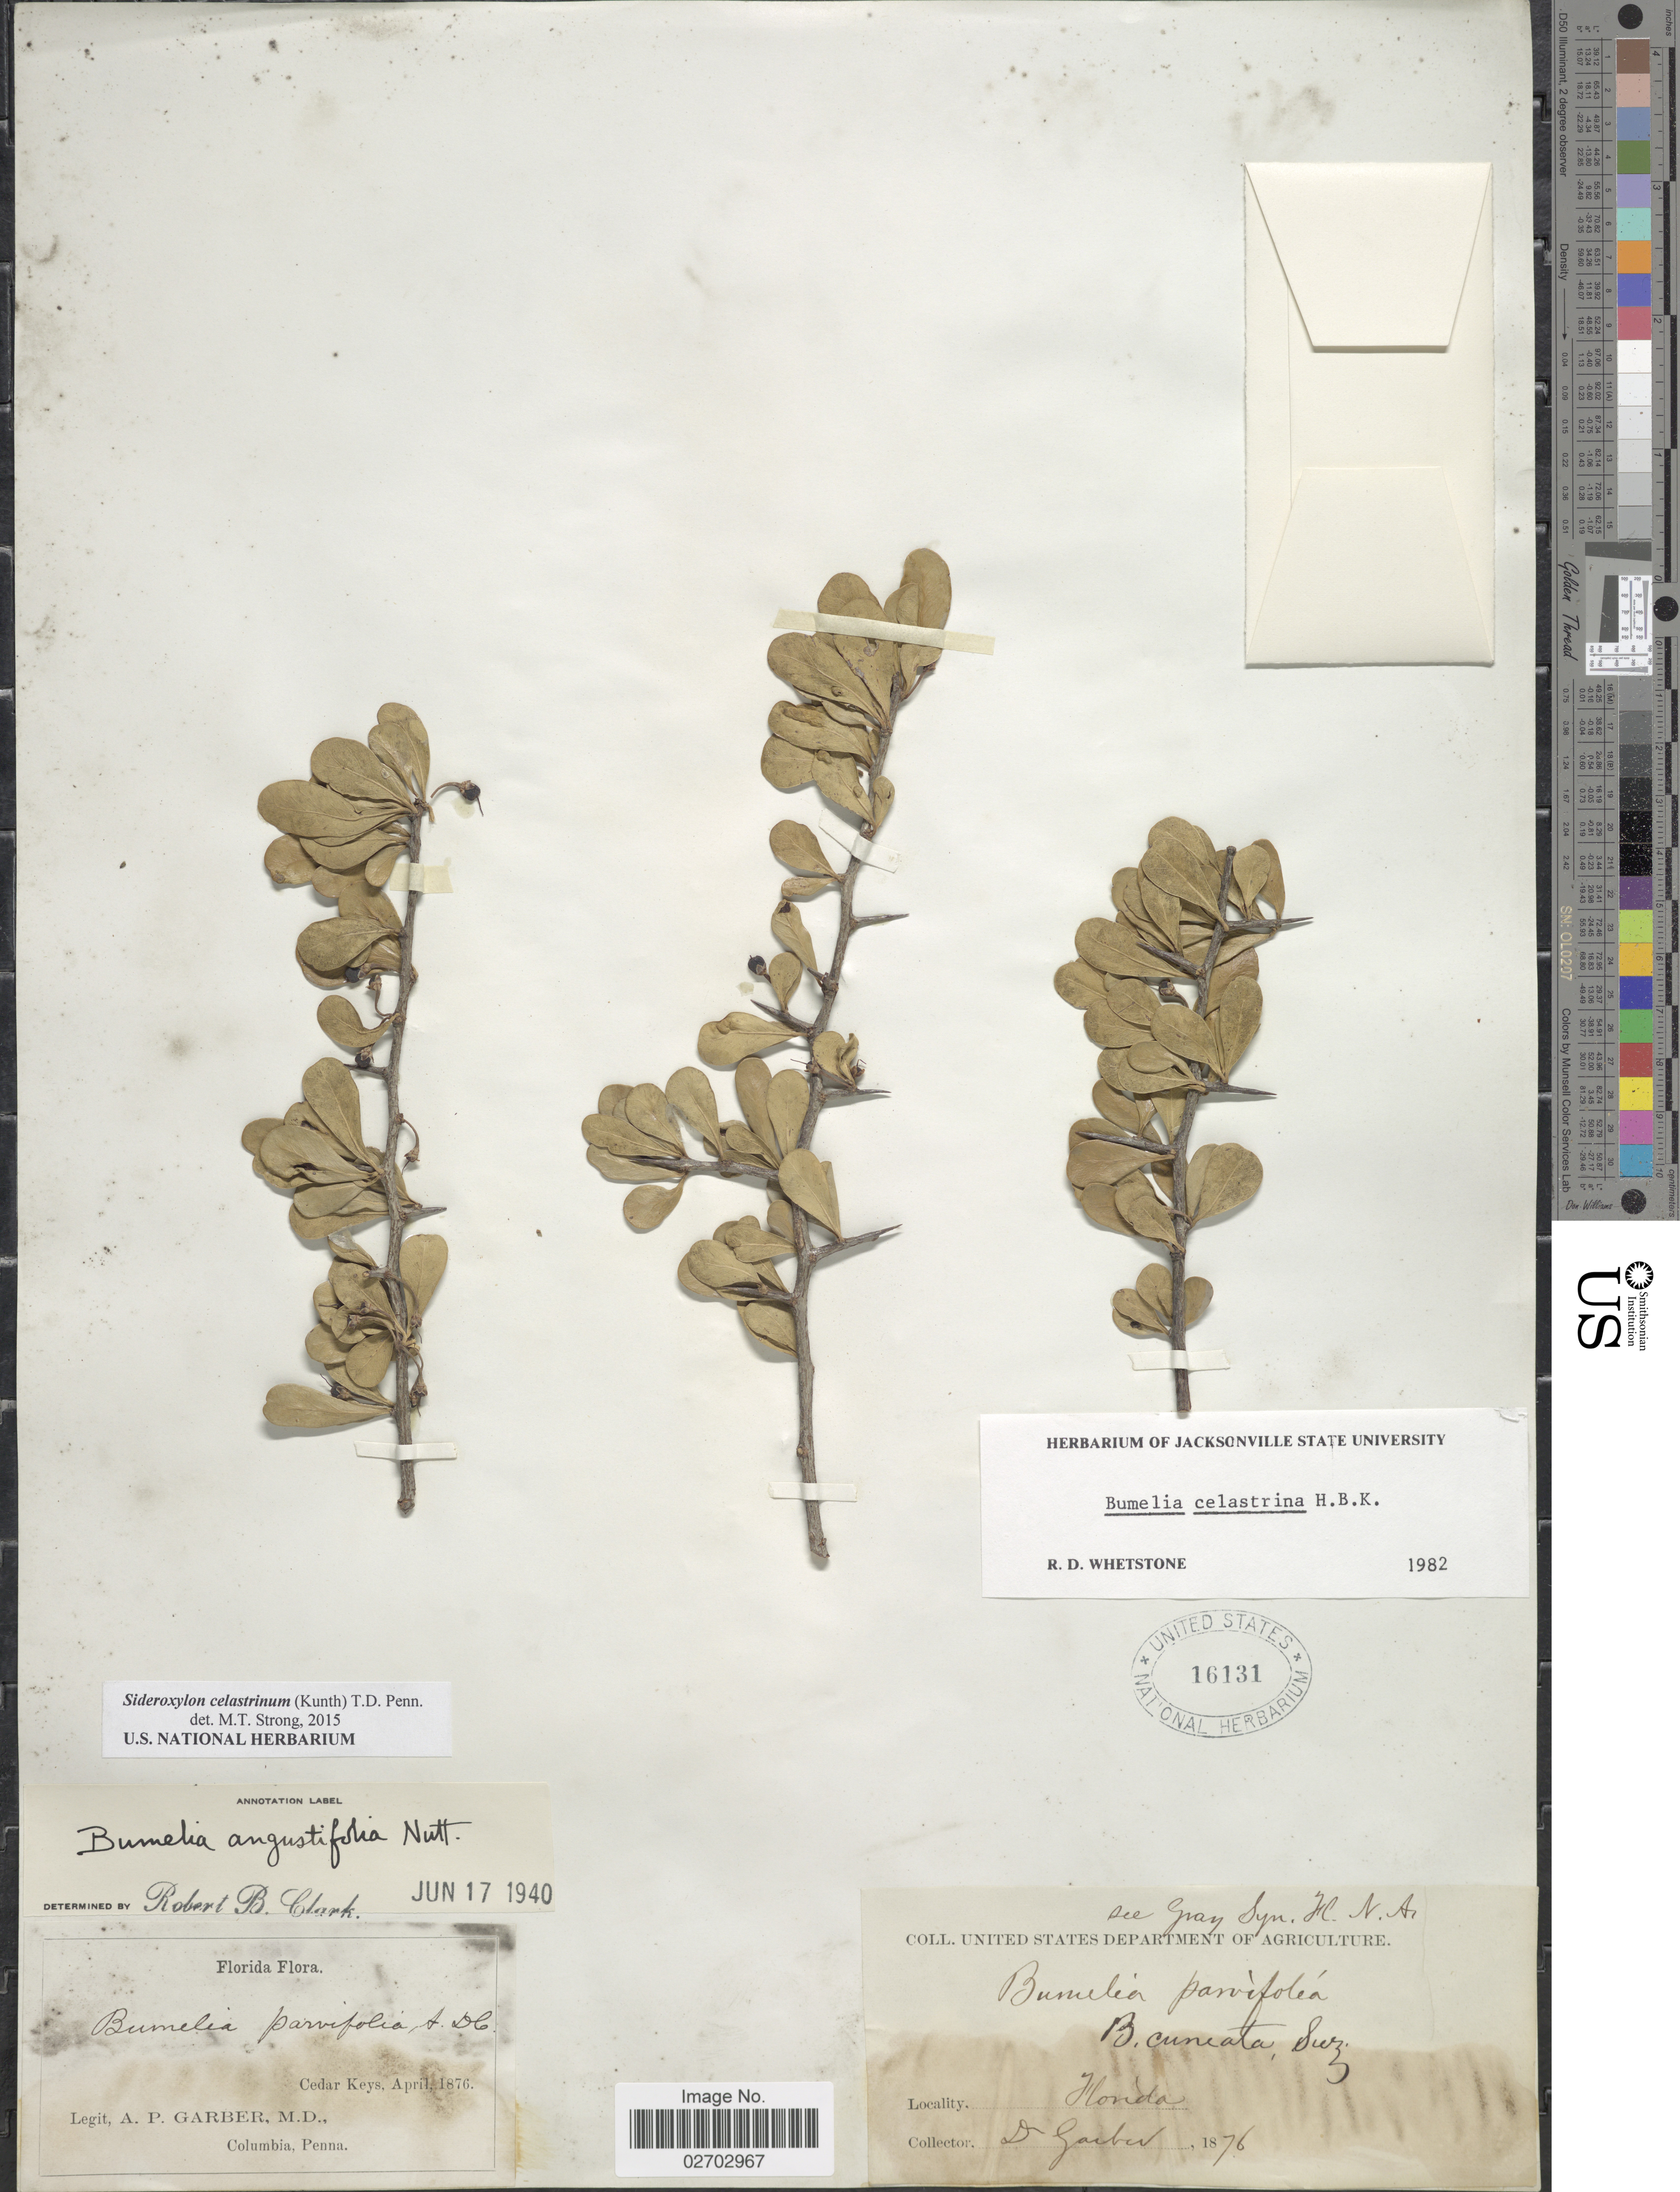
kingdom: Plantae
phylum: Tracheophyta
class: Magnoliopsida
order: Ericales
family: Sapotaceae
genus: Sideroxylon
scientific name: Sideroxylon celastrinum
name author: (Kunth) T.D. Penn.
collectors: A. P. Garber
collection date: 1876-04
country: United States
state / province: Florida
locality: Cedar Keys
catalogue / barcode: US 16131